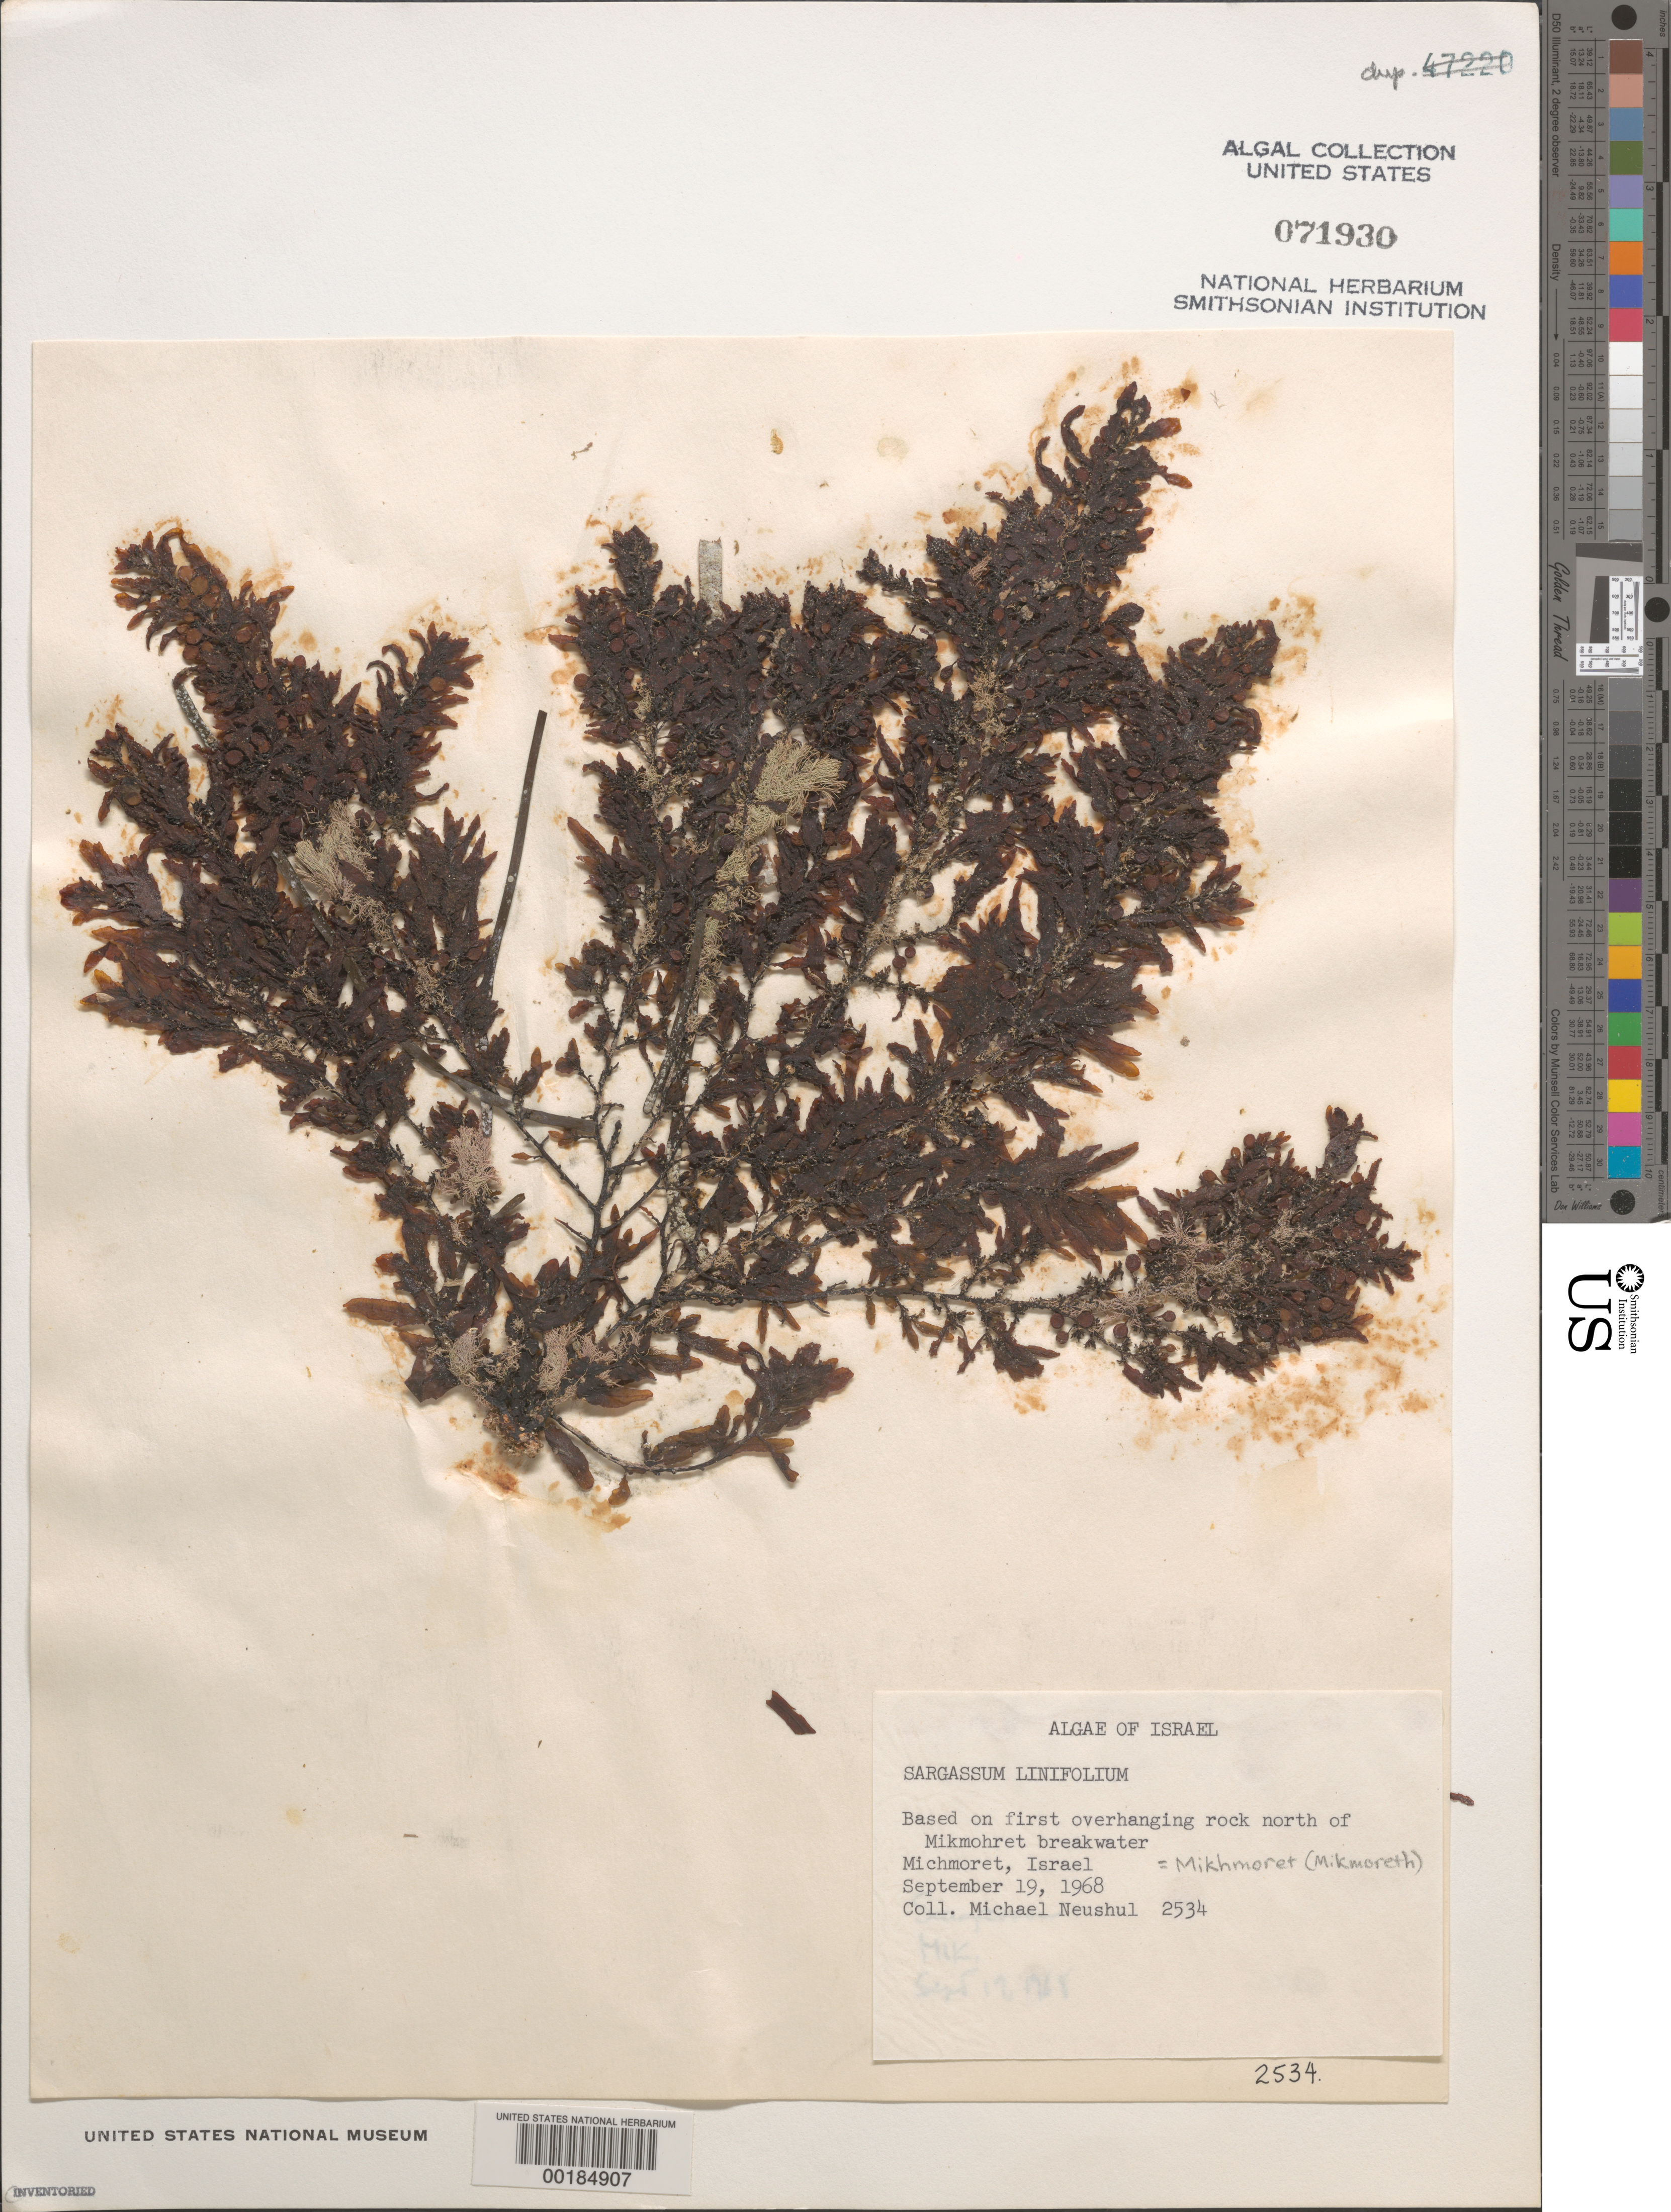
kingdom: Chromista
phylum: Ochrophyta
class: Phaeophyceae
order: Fucales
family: Sargassaceae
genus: Sargassum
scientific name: Sargassum acinarium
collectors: M. Neushul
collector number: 2534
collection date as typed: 19 Sep 1968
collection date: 1968-09-19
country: Israel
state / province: Central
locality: Mikhmoret (Michmoret), north of Mikmohret Breakwater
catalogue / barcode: US 71930